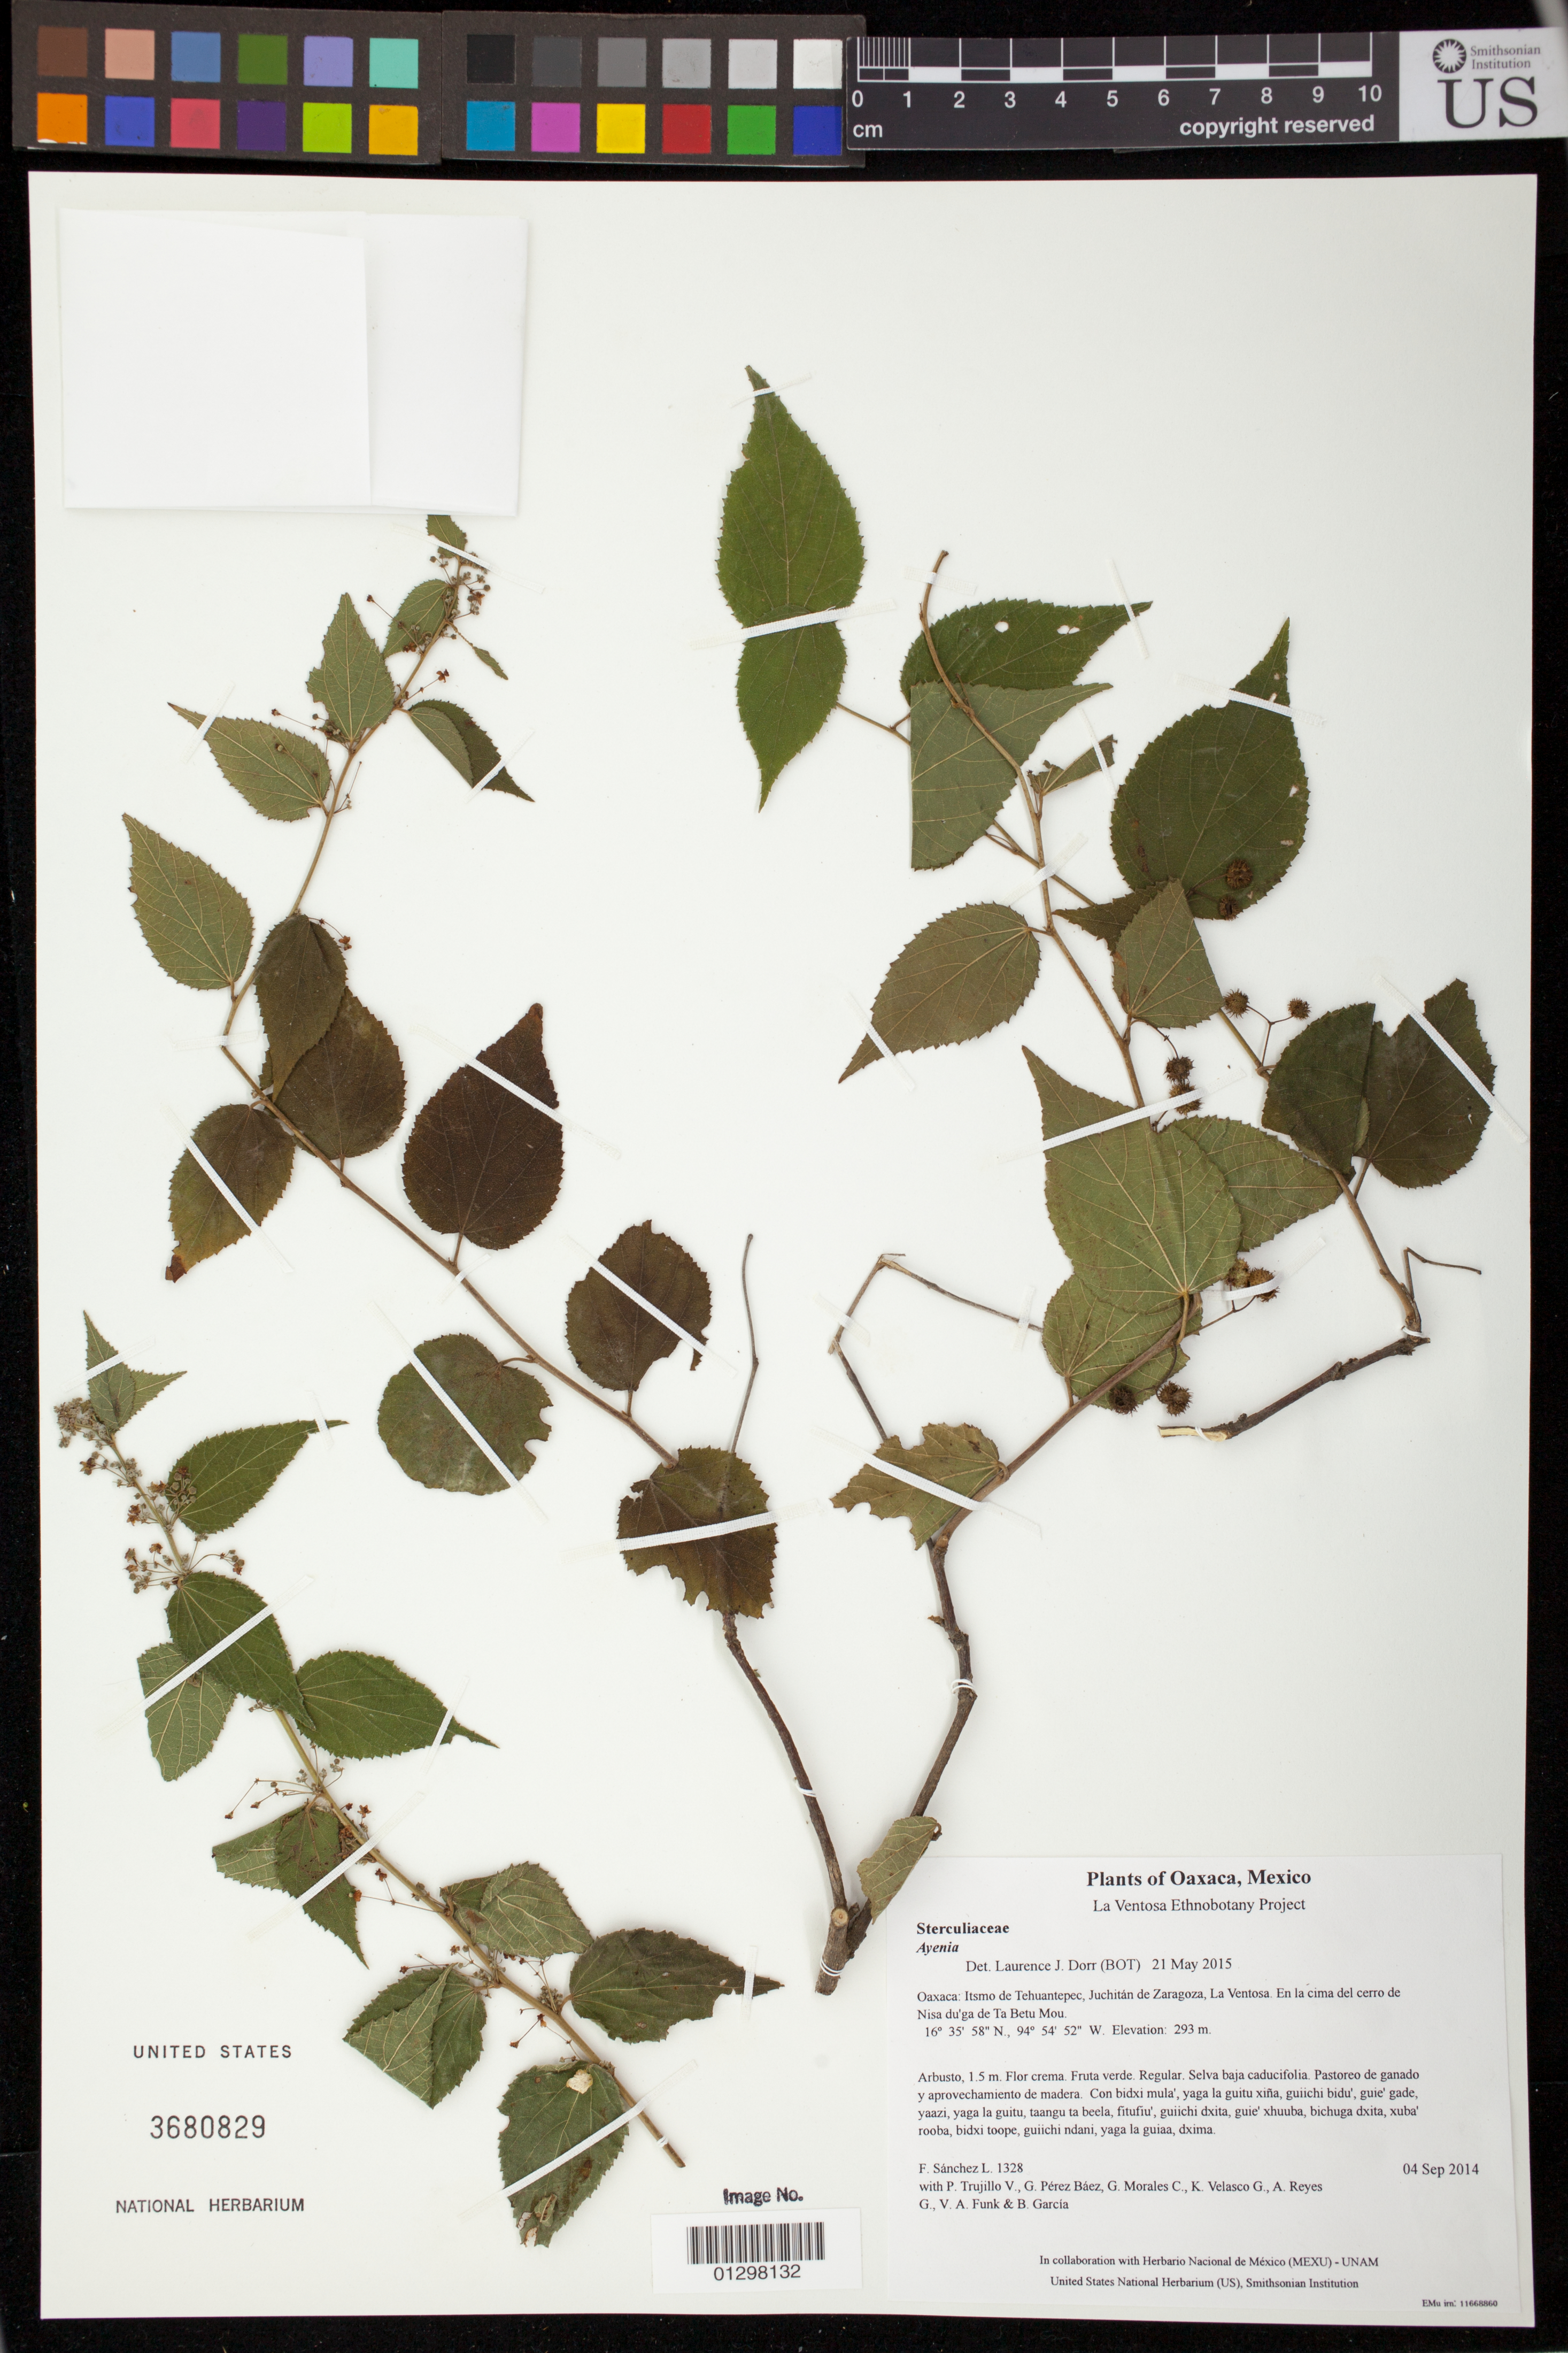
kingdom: Plantae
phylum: Tracheophyta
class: Magnoliopsida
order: Malvales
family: Malvaceae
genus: Ayenia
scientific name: Ayenia micrantha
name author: Standl.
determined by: Velasco G., Kenia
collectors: F. Sánchez L., P. Trujillo V., G. Pérez Báez, G. Morales C., K. Velasco G., A. Reyes G., V. Funk & B. García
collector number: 1328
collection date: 2014-09-04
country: Mexico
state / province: Oaxaca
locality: Itsmo de Tehuantepec, Juchitán de Zaragoza, La Ventosa. En la cima del cerro de Nisa du'ga de Ta Betu Mou.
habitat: Selva baja caducifolia. Pastoreo de ganado y aprovechamiento de madera.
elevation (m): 293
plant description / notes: MEXU, US; Yaga bandaga. 1.5 m. Guie' nayu. Cuaananaxhi naga'. Nuu.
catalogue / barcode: US 3680829